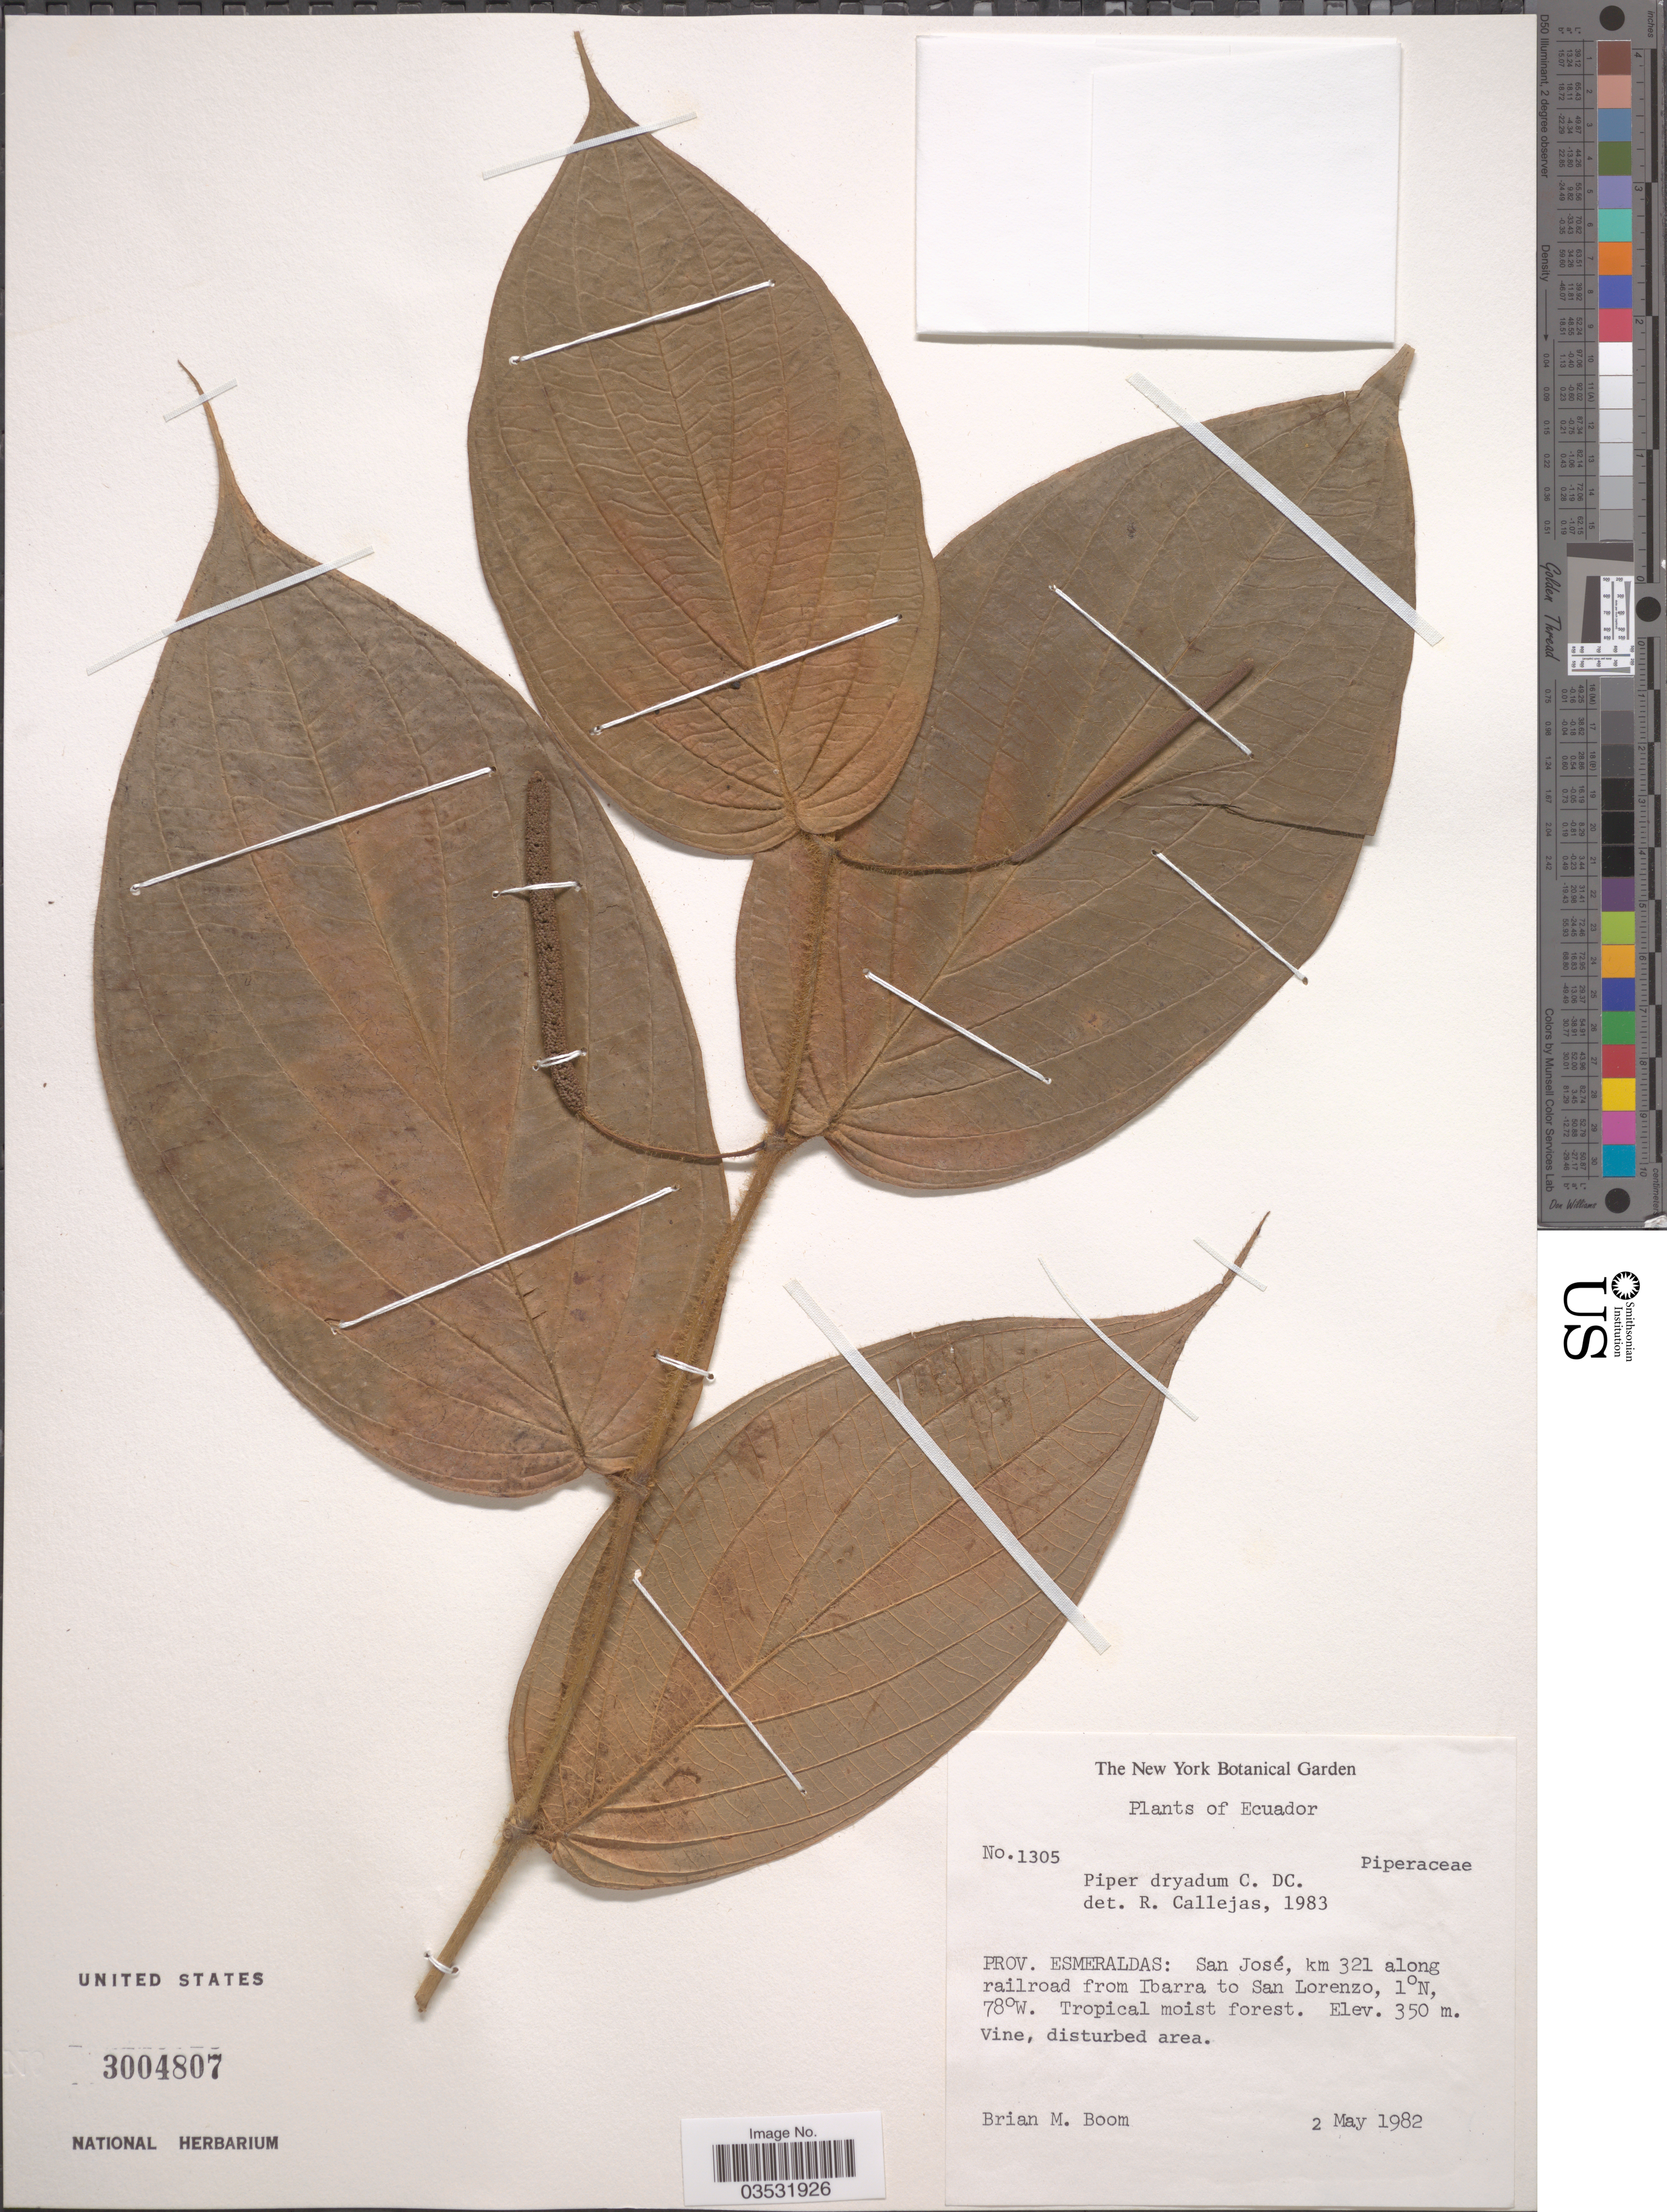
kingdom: Plantae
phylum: Tracheophyta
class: Magnoliopsida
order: Piperales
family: Piperaceae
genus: Piper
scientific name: Piper dryadum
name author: C. DC.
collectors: B. M. Boom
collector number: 1305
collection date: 1982-05-02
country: Ecuador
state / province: Esmeraldas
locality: San José, km 321 along railroad from Ibarra to San Lorenzo.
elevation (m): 350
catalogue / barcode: US 3004807